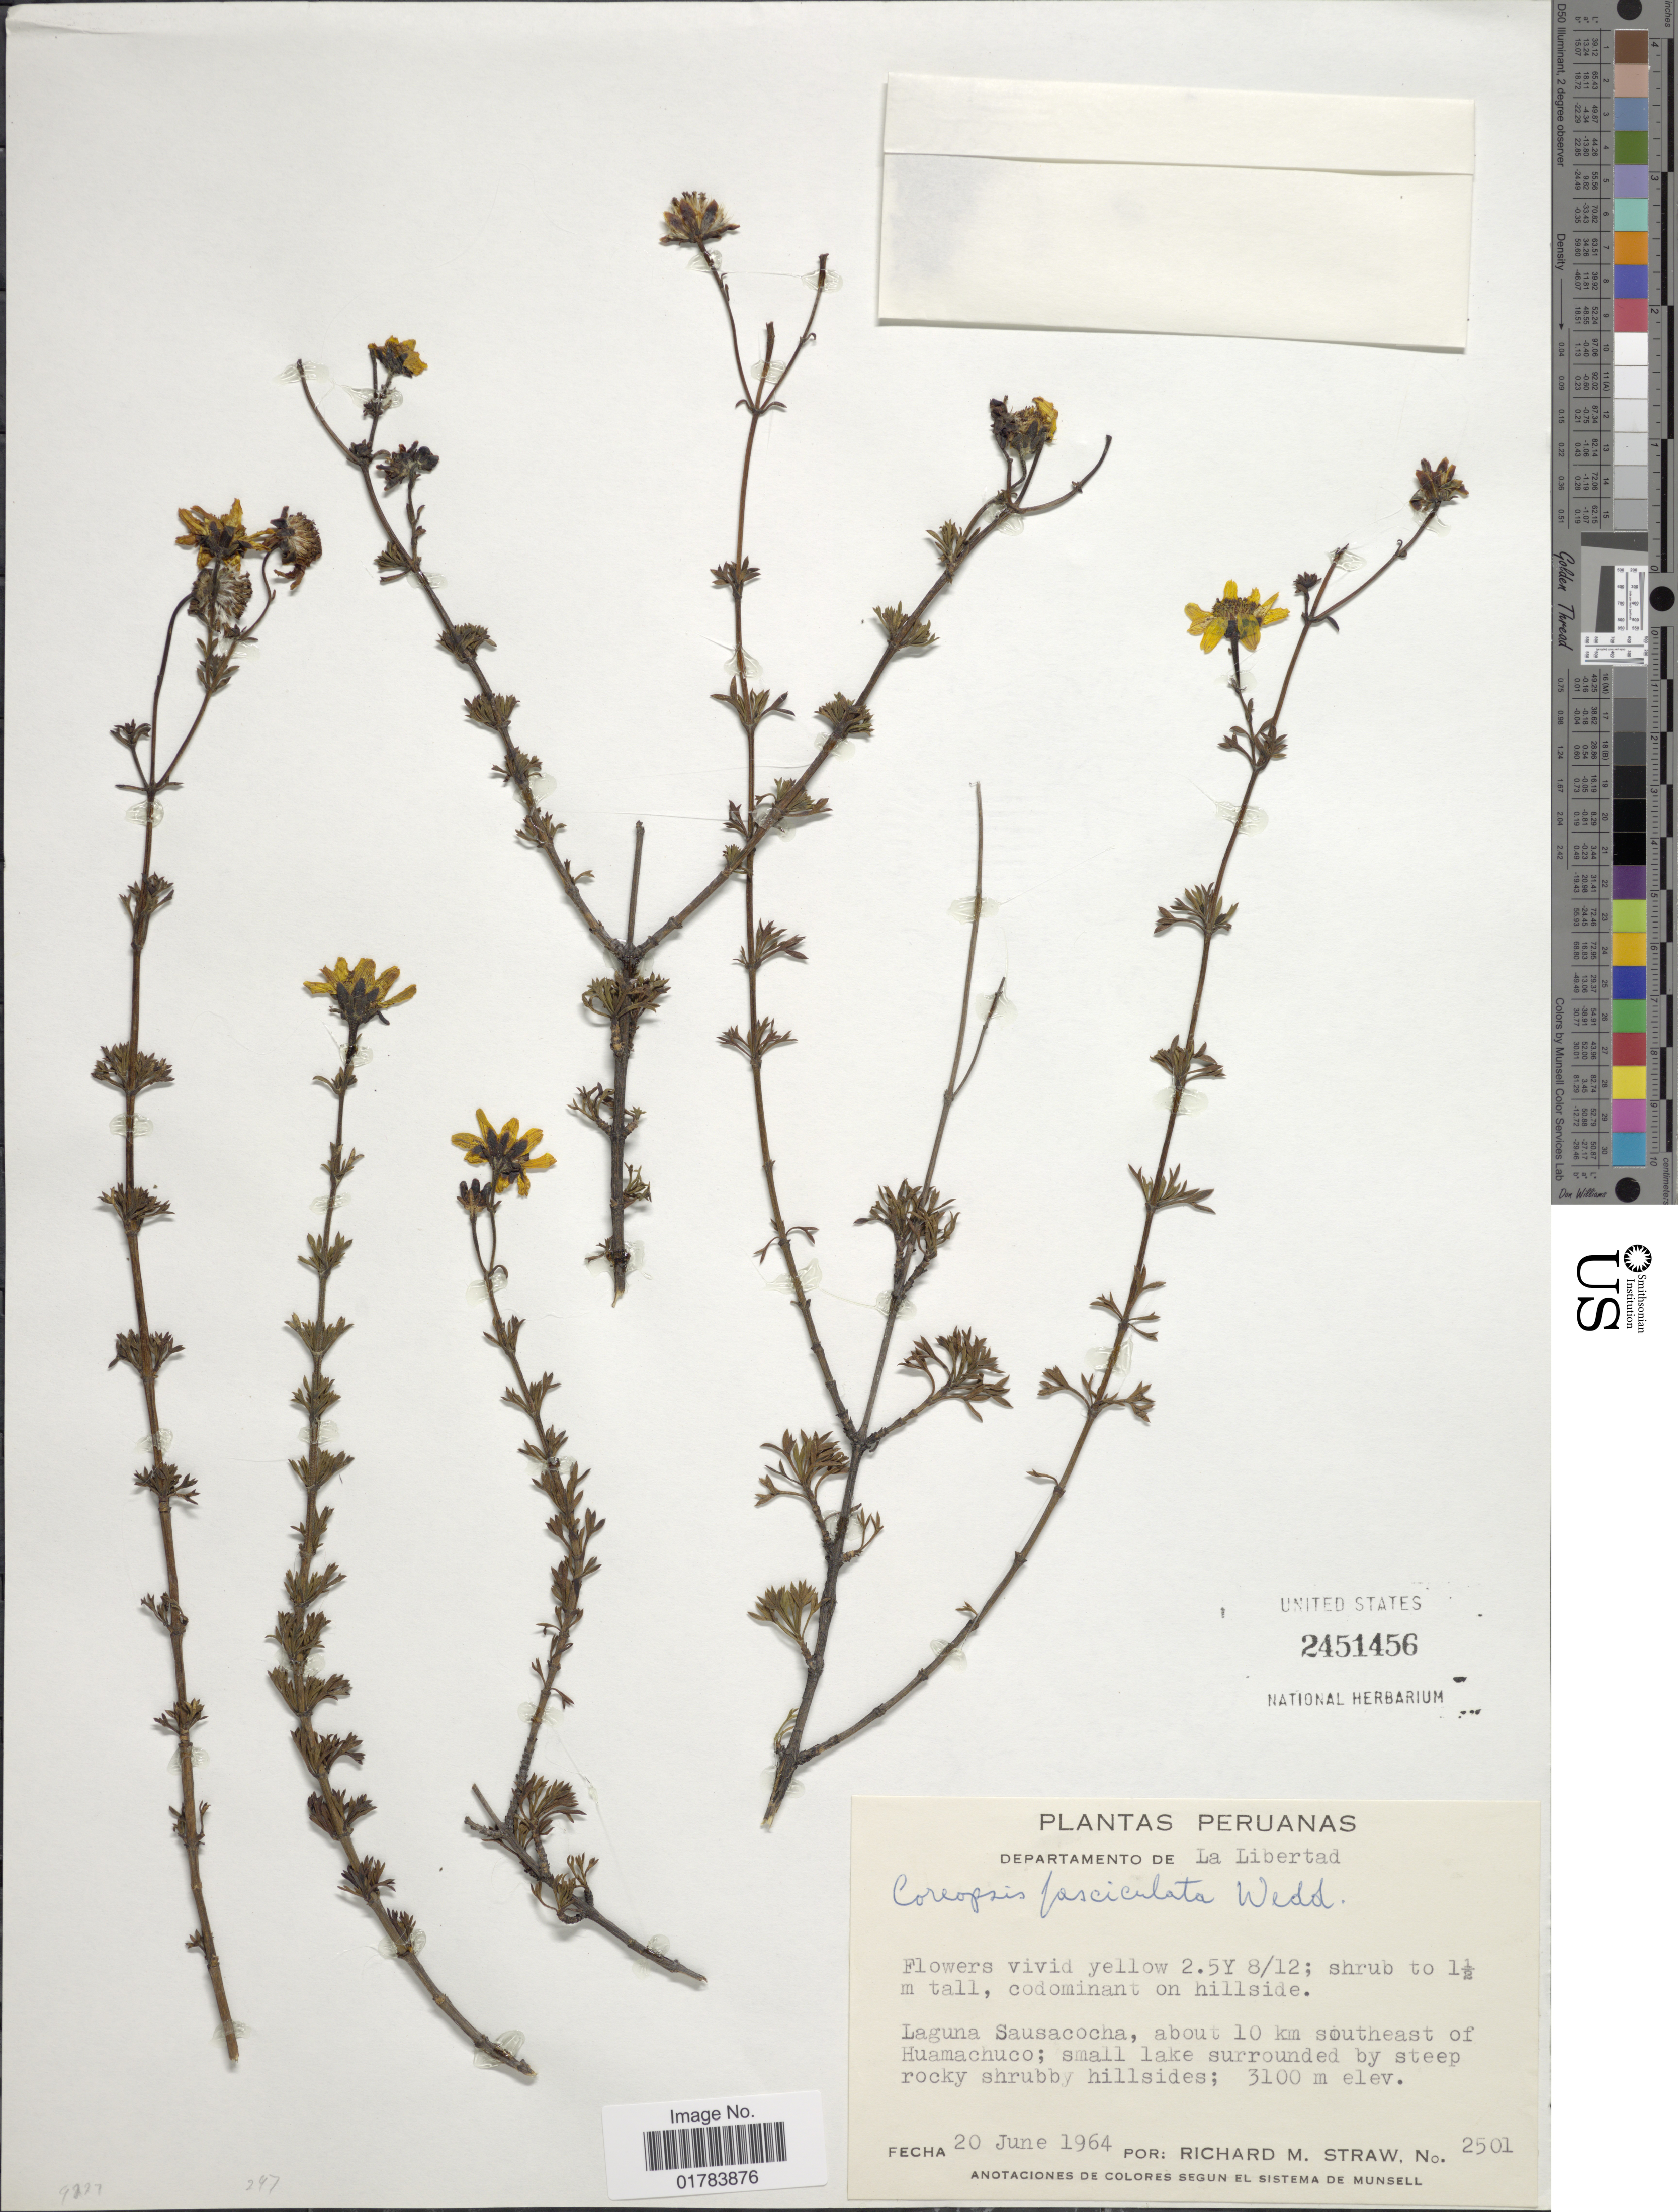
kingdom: Plantae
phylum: Tracheophyta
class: Magnoliopsida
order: Asterales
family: Asteraceae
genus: Coreopsis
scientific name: Coreopsis fasciculata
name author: Wedd.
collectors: R. M. Straw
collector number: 2501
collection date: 1964-06-20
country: Peru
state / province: La Libertad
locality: Laguna Sausacocha, about 10 km southeast of Huamachuco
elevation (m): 3100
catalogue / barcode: US 2451456